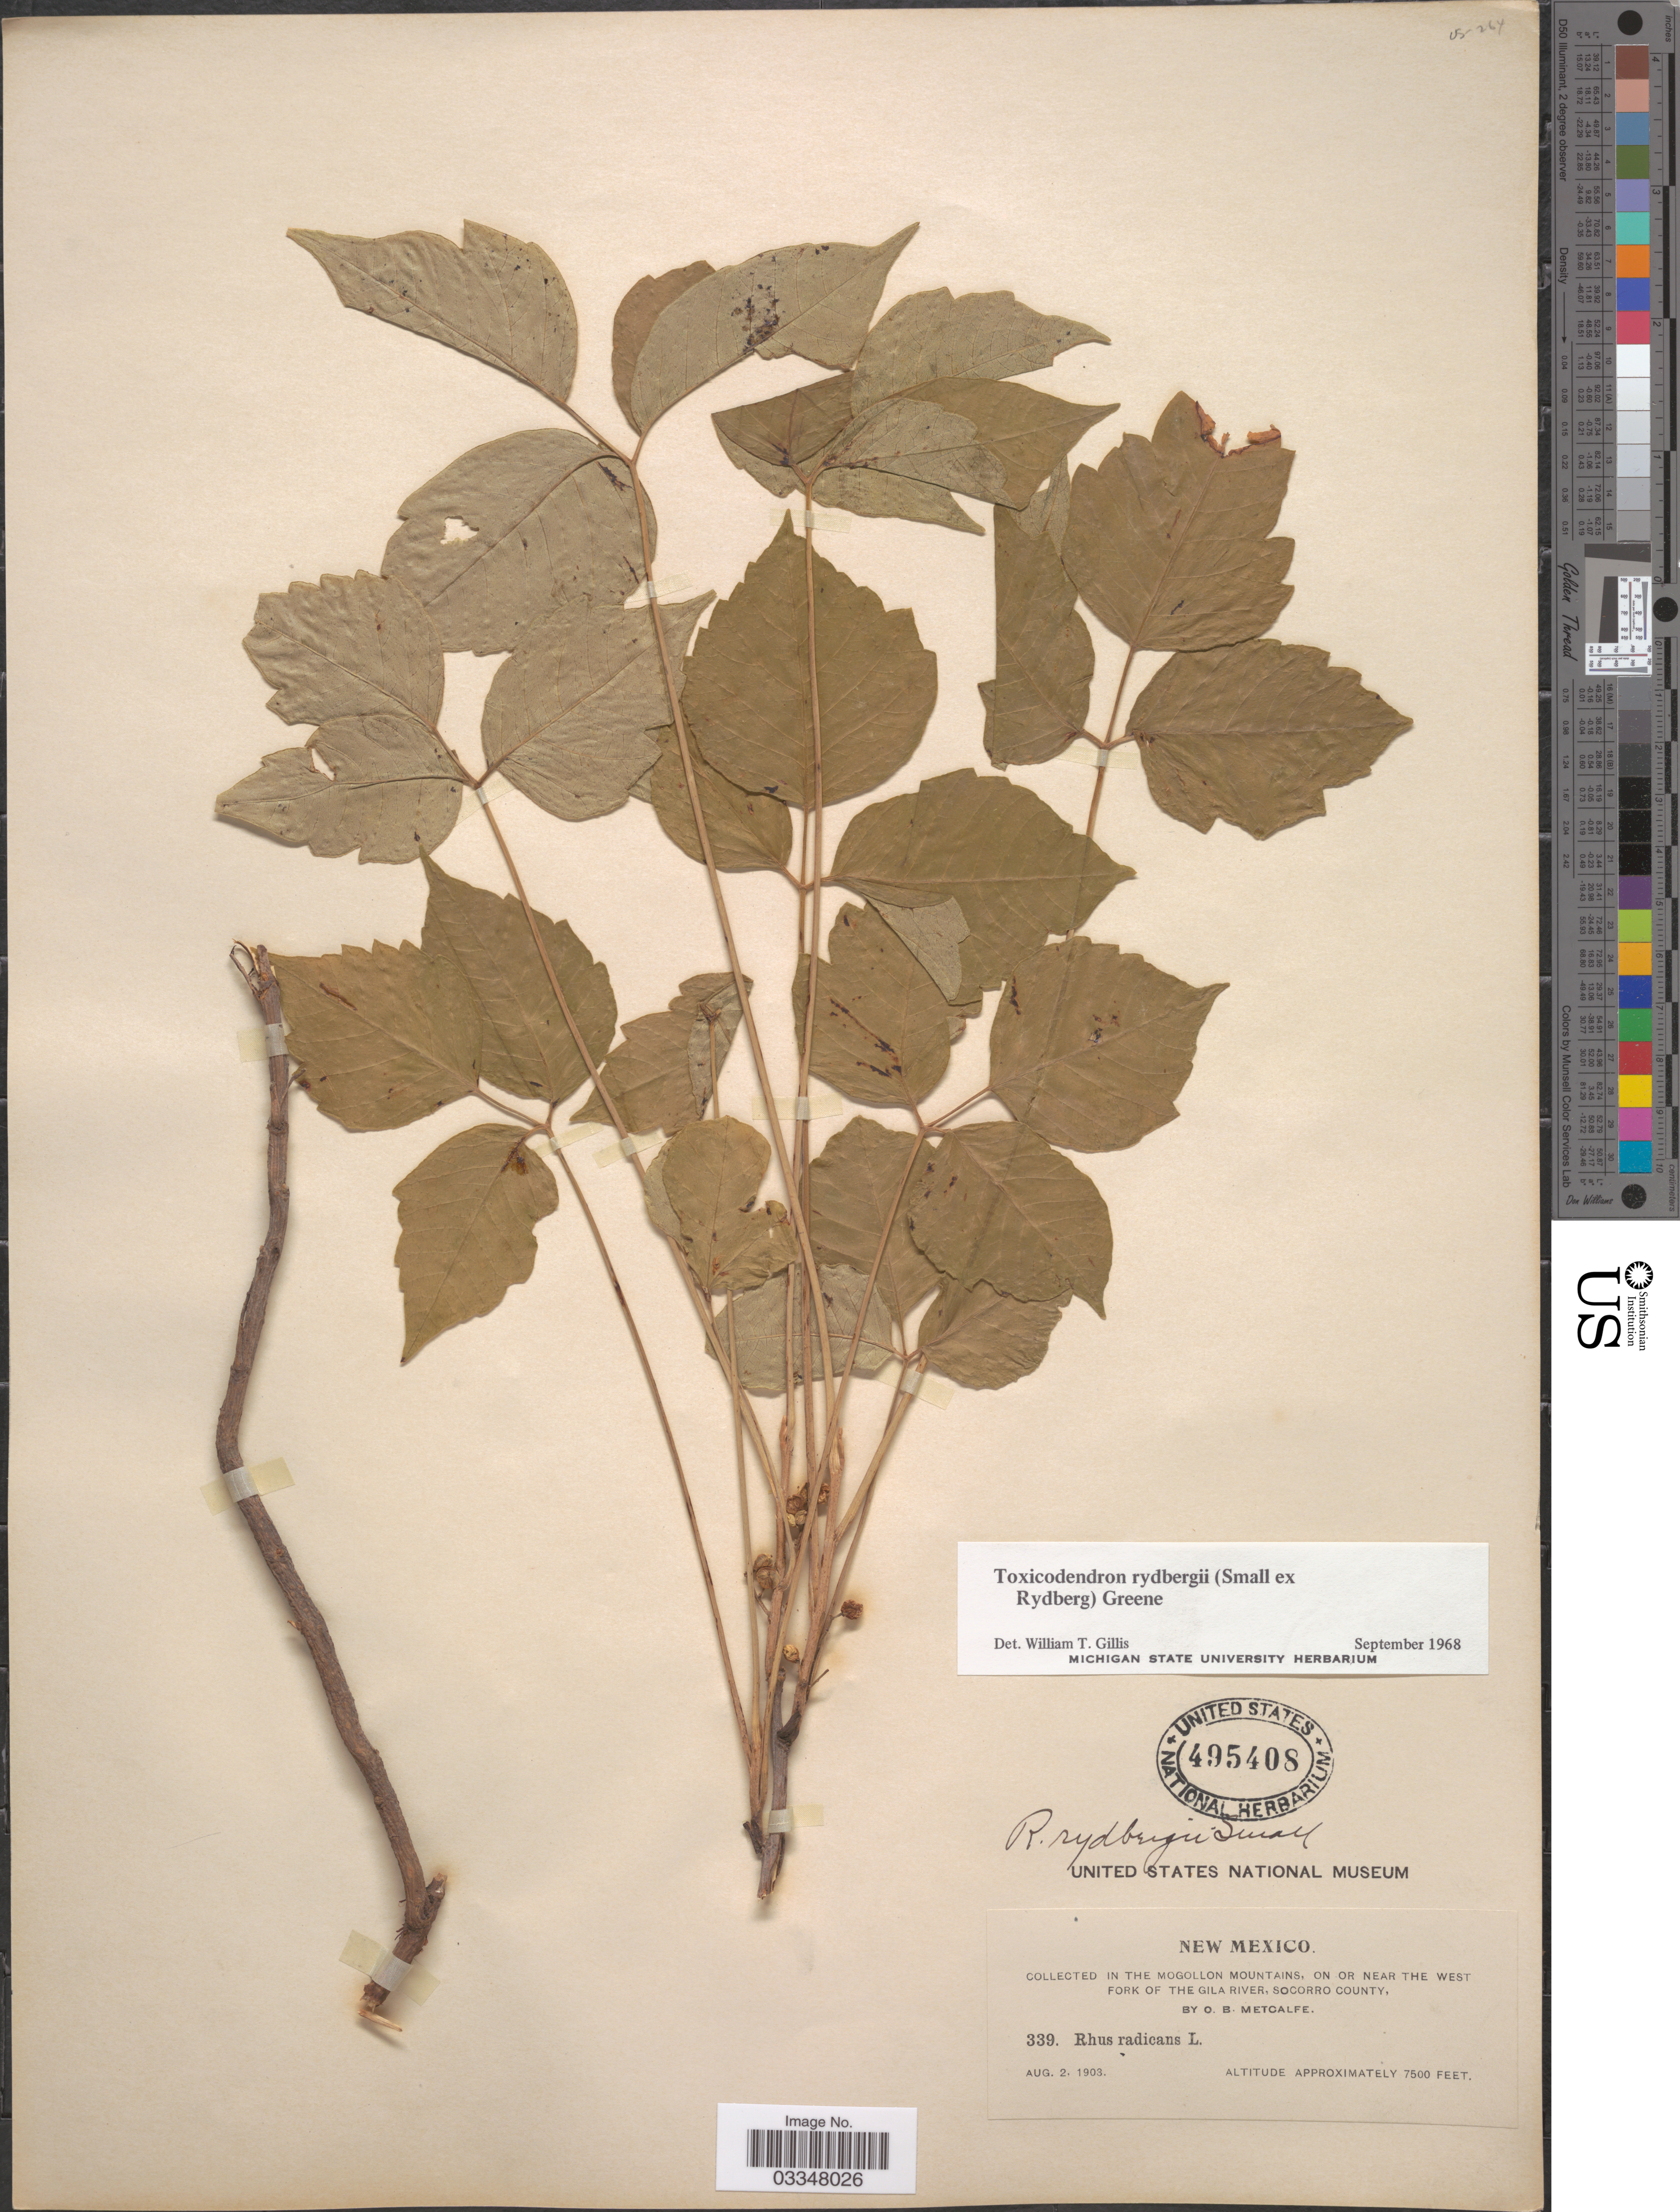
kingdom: Plantae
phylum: Tracheophyta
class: Magnoliopsida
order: Sapindales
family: Anacardiaceae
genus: Toxicodendron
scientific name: Toxicodendron radicans subsp. rydbergii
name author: (Small & Rydb.) Á. Löve & D. Löve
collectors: O. B. Metcalfe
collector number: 339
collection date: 1903-08-02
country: United States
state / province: New Mexico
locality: In the Mogollon Mountains, on or near the West Fork of the Gila River, Socorro County.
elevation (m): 2286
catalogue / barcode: US 495408